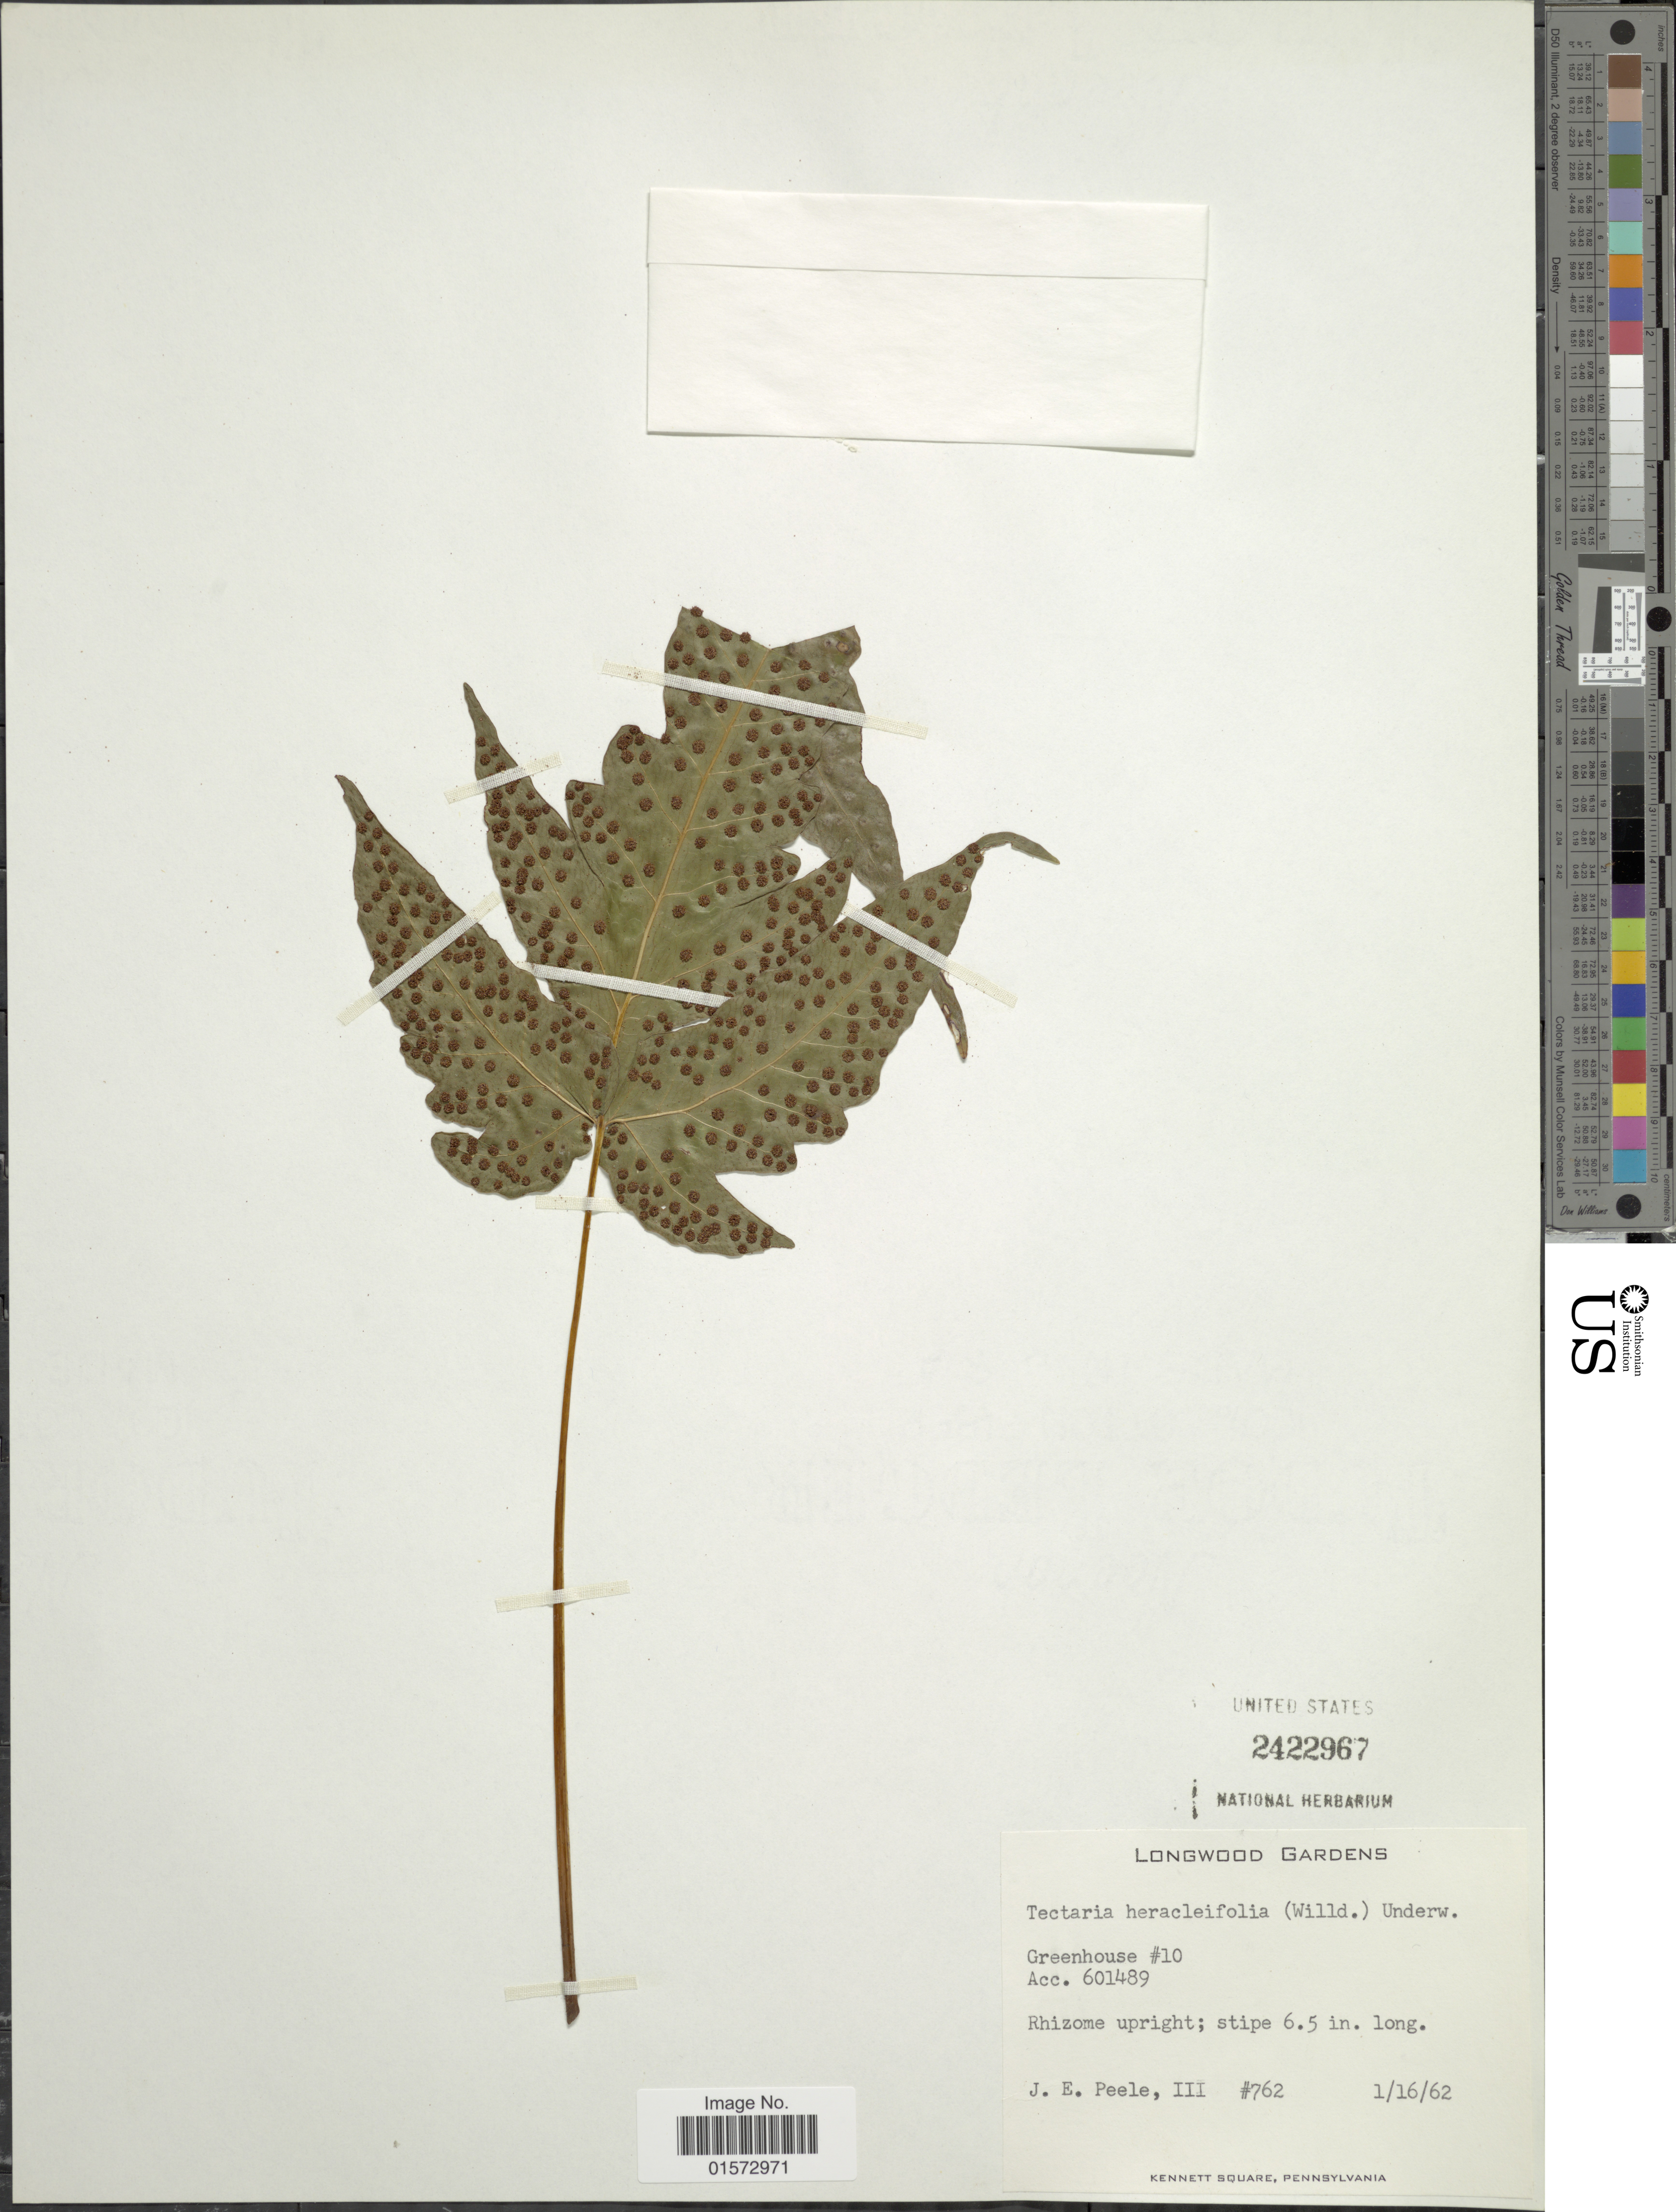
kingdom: Plantae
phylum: Tracheophyta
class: Polypodiopsida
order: Polypodiales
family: Tectariaceae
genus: Tectaria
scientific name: Tectaria heracleifolia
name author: (Willd.) Underw.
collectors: J. Peele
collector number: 762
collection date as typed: Transcribed d/m/y: 16/1/62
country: United States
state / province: Pennsylvania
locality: Longwood Gardens, Greenhouse #10, Acc. 601489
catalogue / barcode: US 2422967